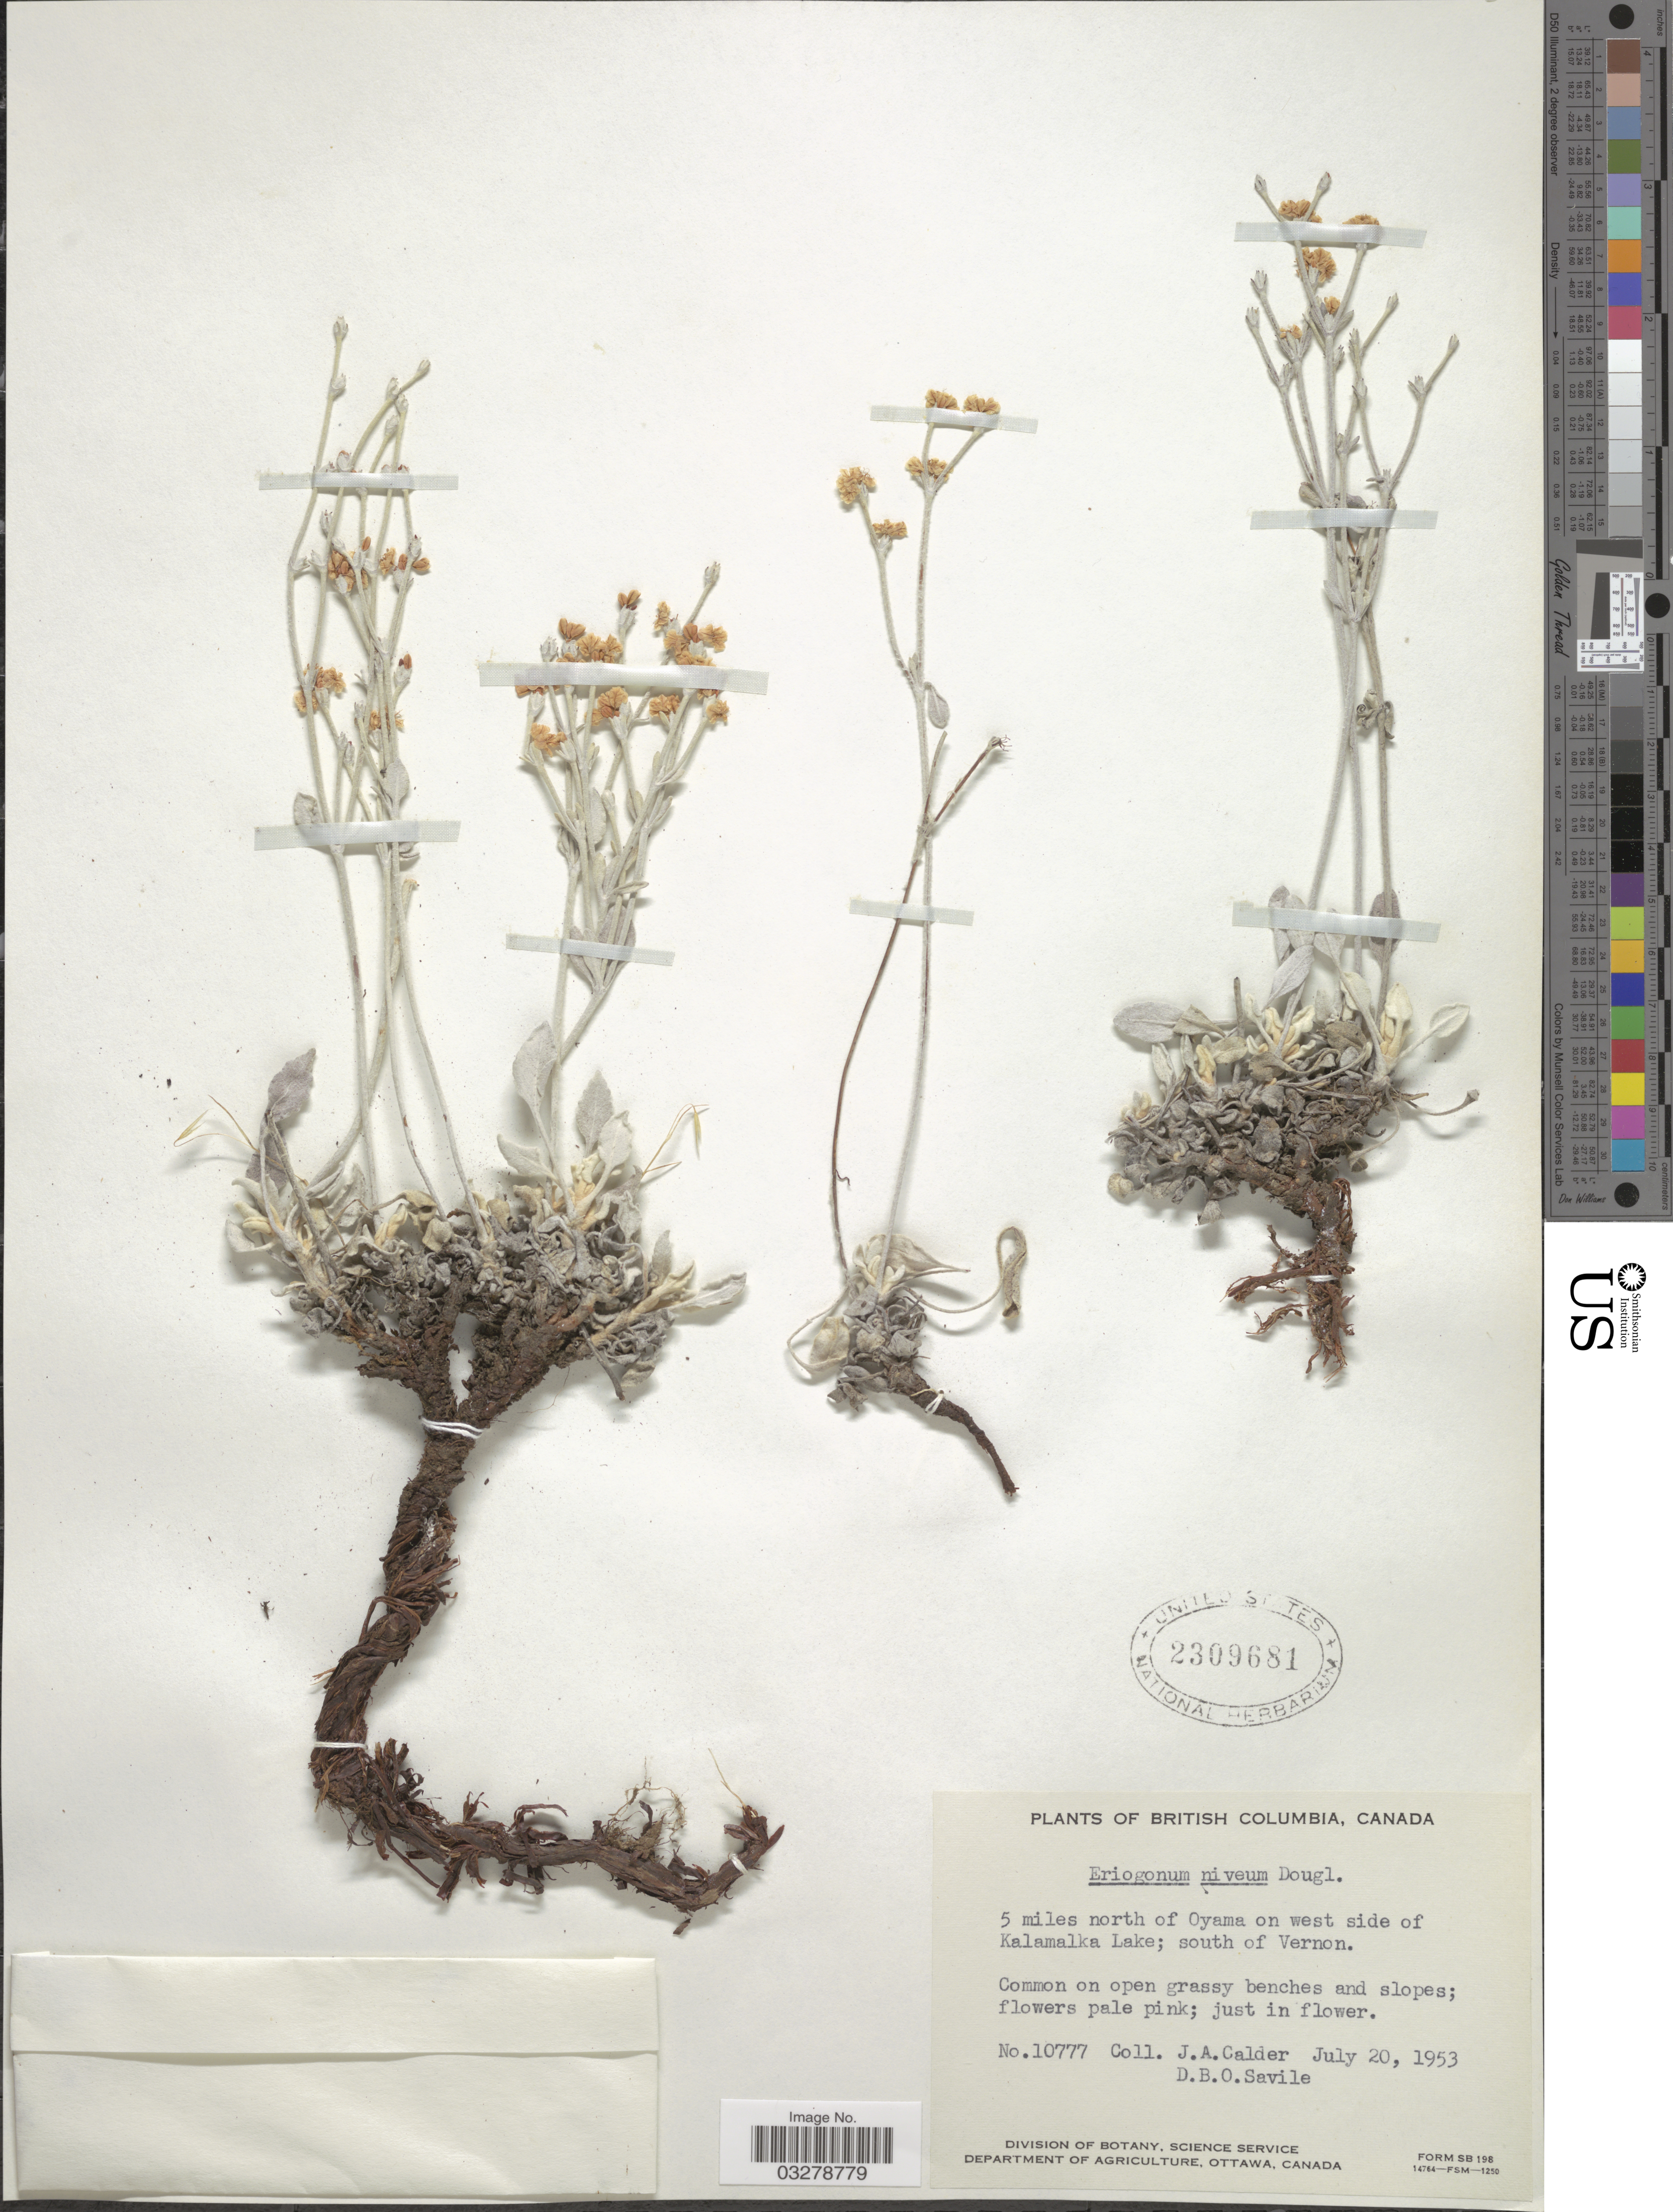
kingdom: Plantae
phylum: Tracheophyta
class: Magnoliopsida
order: Caryophyllales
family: Polygonaceae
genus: Eriogonum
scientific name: Eriogonum niverum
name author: Douglas ex Benth.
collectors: J. A. Calder & D. Savile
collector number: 10777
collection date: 1953-07-20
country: Canada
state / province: British Columbia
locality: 5 miles north of Oyama on west side of Kalamalka Lake; south of Vernon.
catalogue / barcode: US 2309681